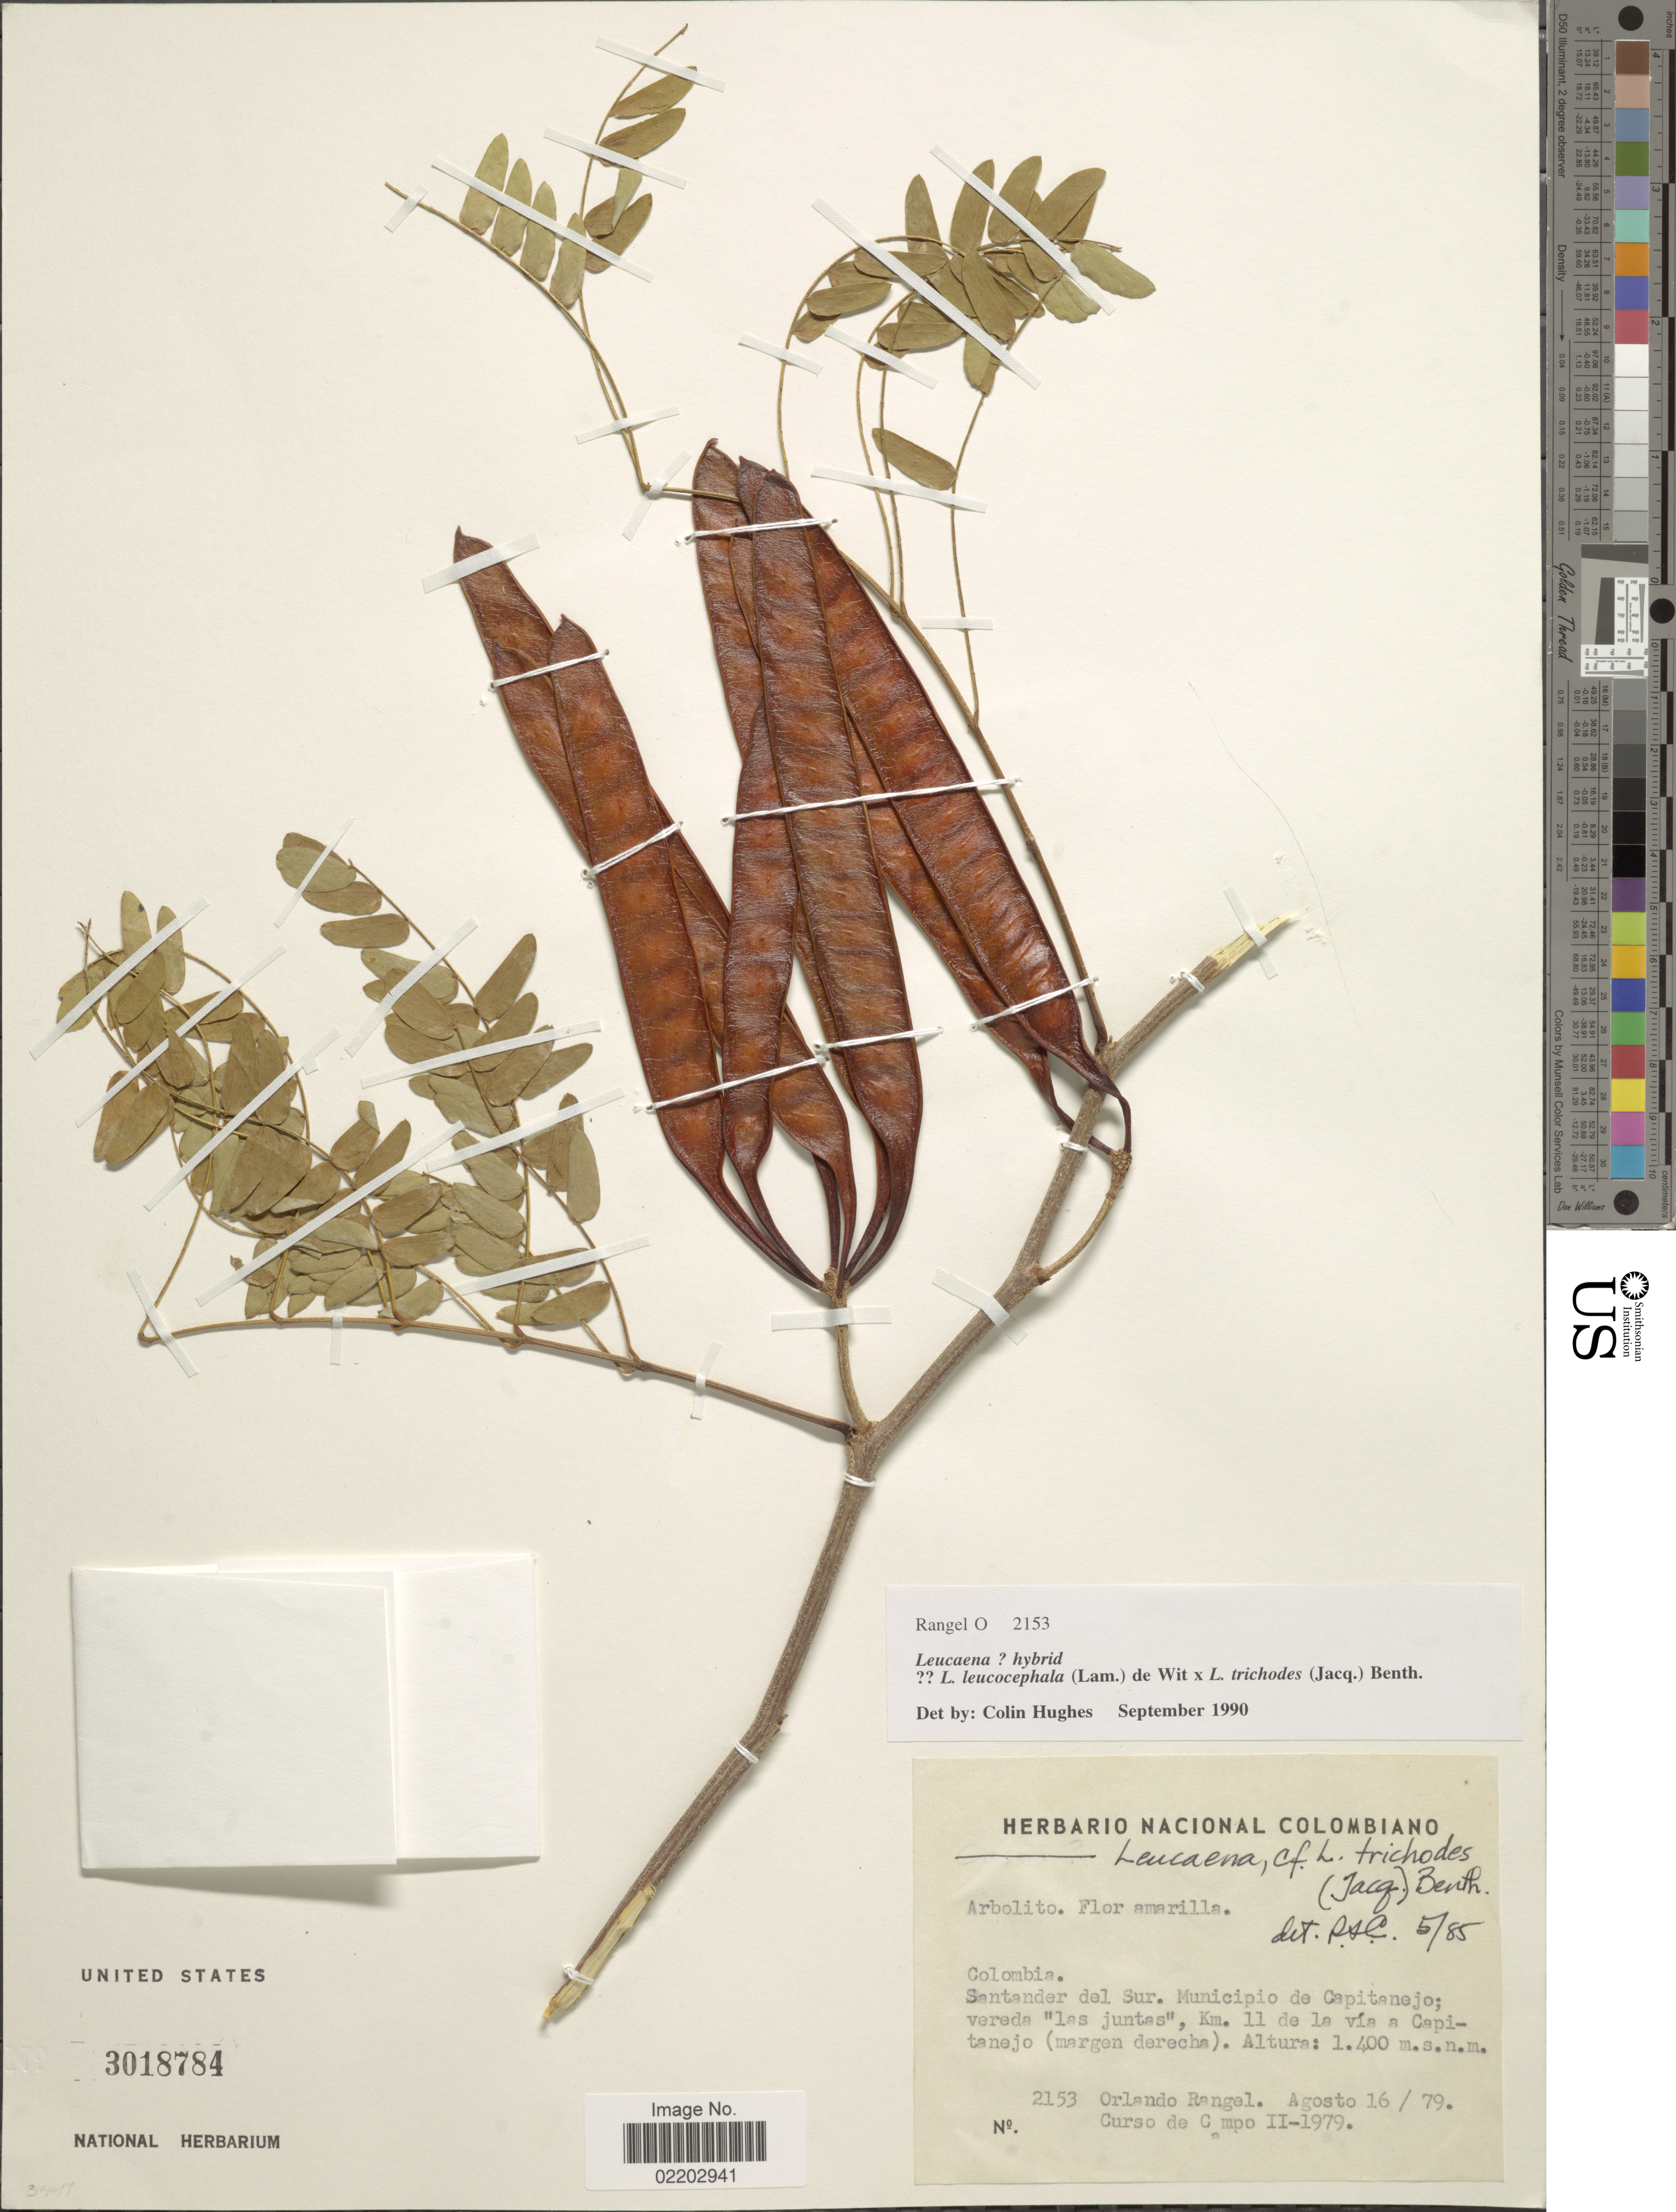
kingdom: Plantae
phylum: Tracheophyta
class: Magnoliopsida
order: Fabales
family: Fabaceae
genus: Leucaena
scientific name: Leucaena leucocephala x L. trichodes (Jacq.) Benth.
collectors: O. Rangel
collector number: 2153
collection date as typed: Transcribed d/m/y: 16/8/79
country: Colombia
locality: Colombia, Santander del Sur. Municipio de Capitanejo; vereda "las juntas" km. 11 de la via a Capitanejo (margen derecha).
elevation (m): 1400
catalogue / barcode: US 3018784